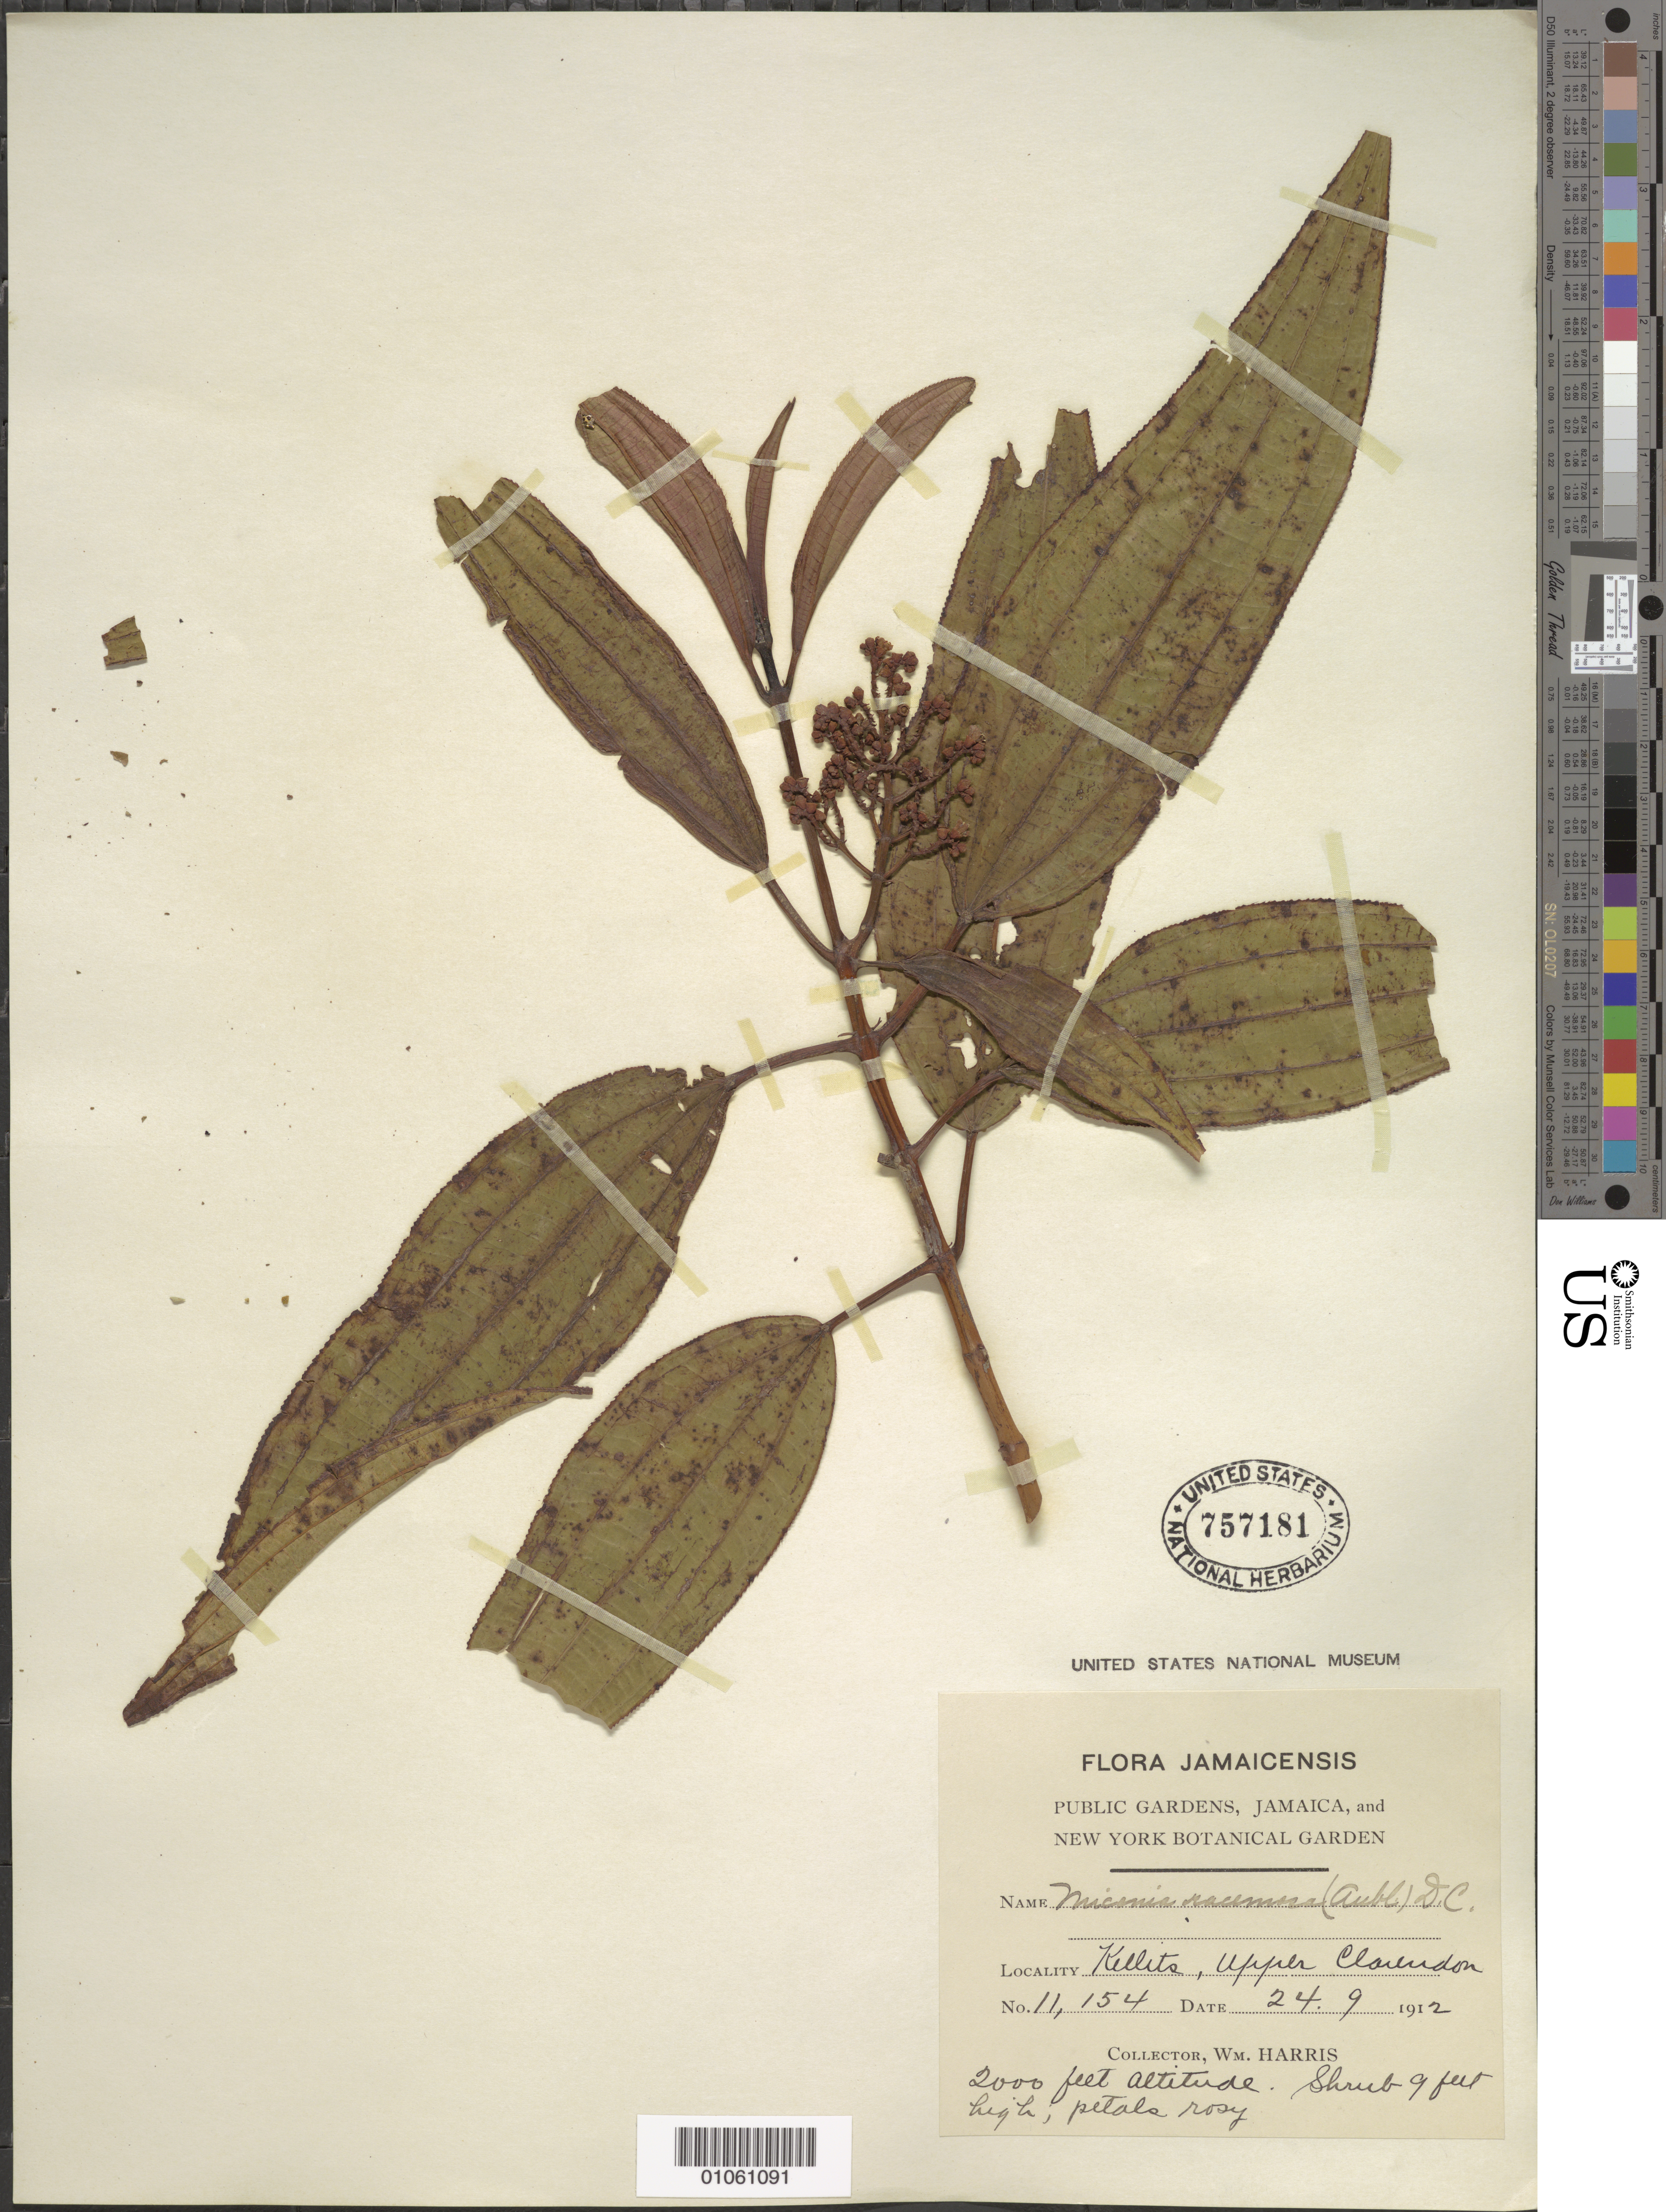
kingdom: Plantae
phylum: Tracheophyta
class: Magnoliopsida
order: Myrtales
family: Melastomataceae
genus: Miconia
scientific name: Miconia racemosa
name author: (Aubl.) DC.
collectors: W. Harris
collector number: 11154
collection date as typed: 24 Sep 1912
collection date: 1912-09-24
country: Jamaica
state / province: Clarendon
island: Jamaica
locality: Kellits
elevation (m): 610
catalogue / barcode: US 757181